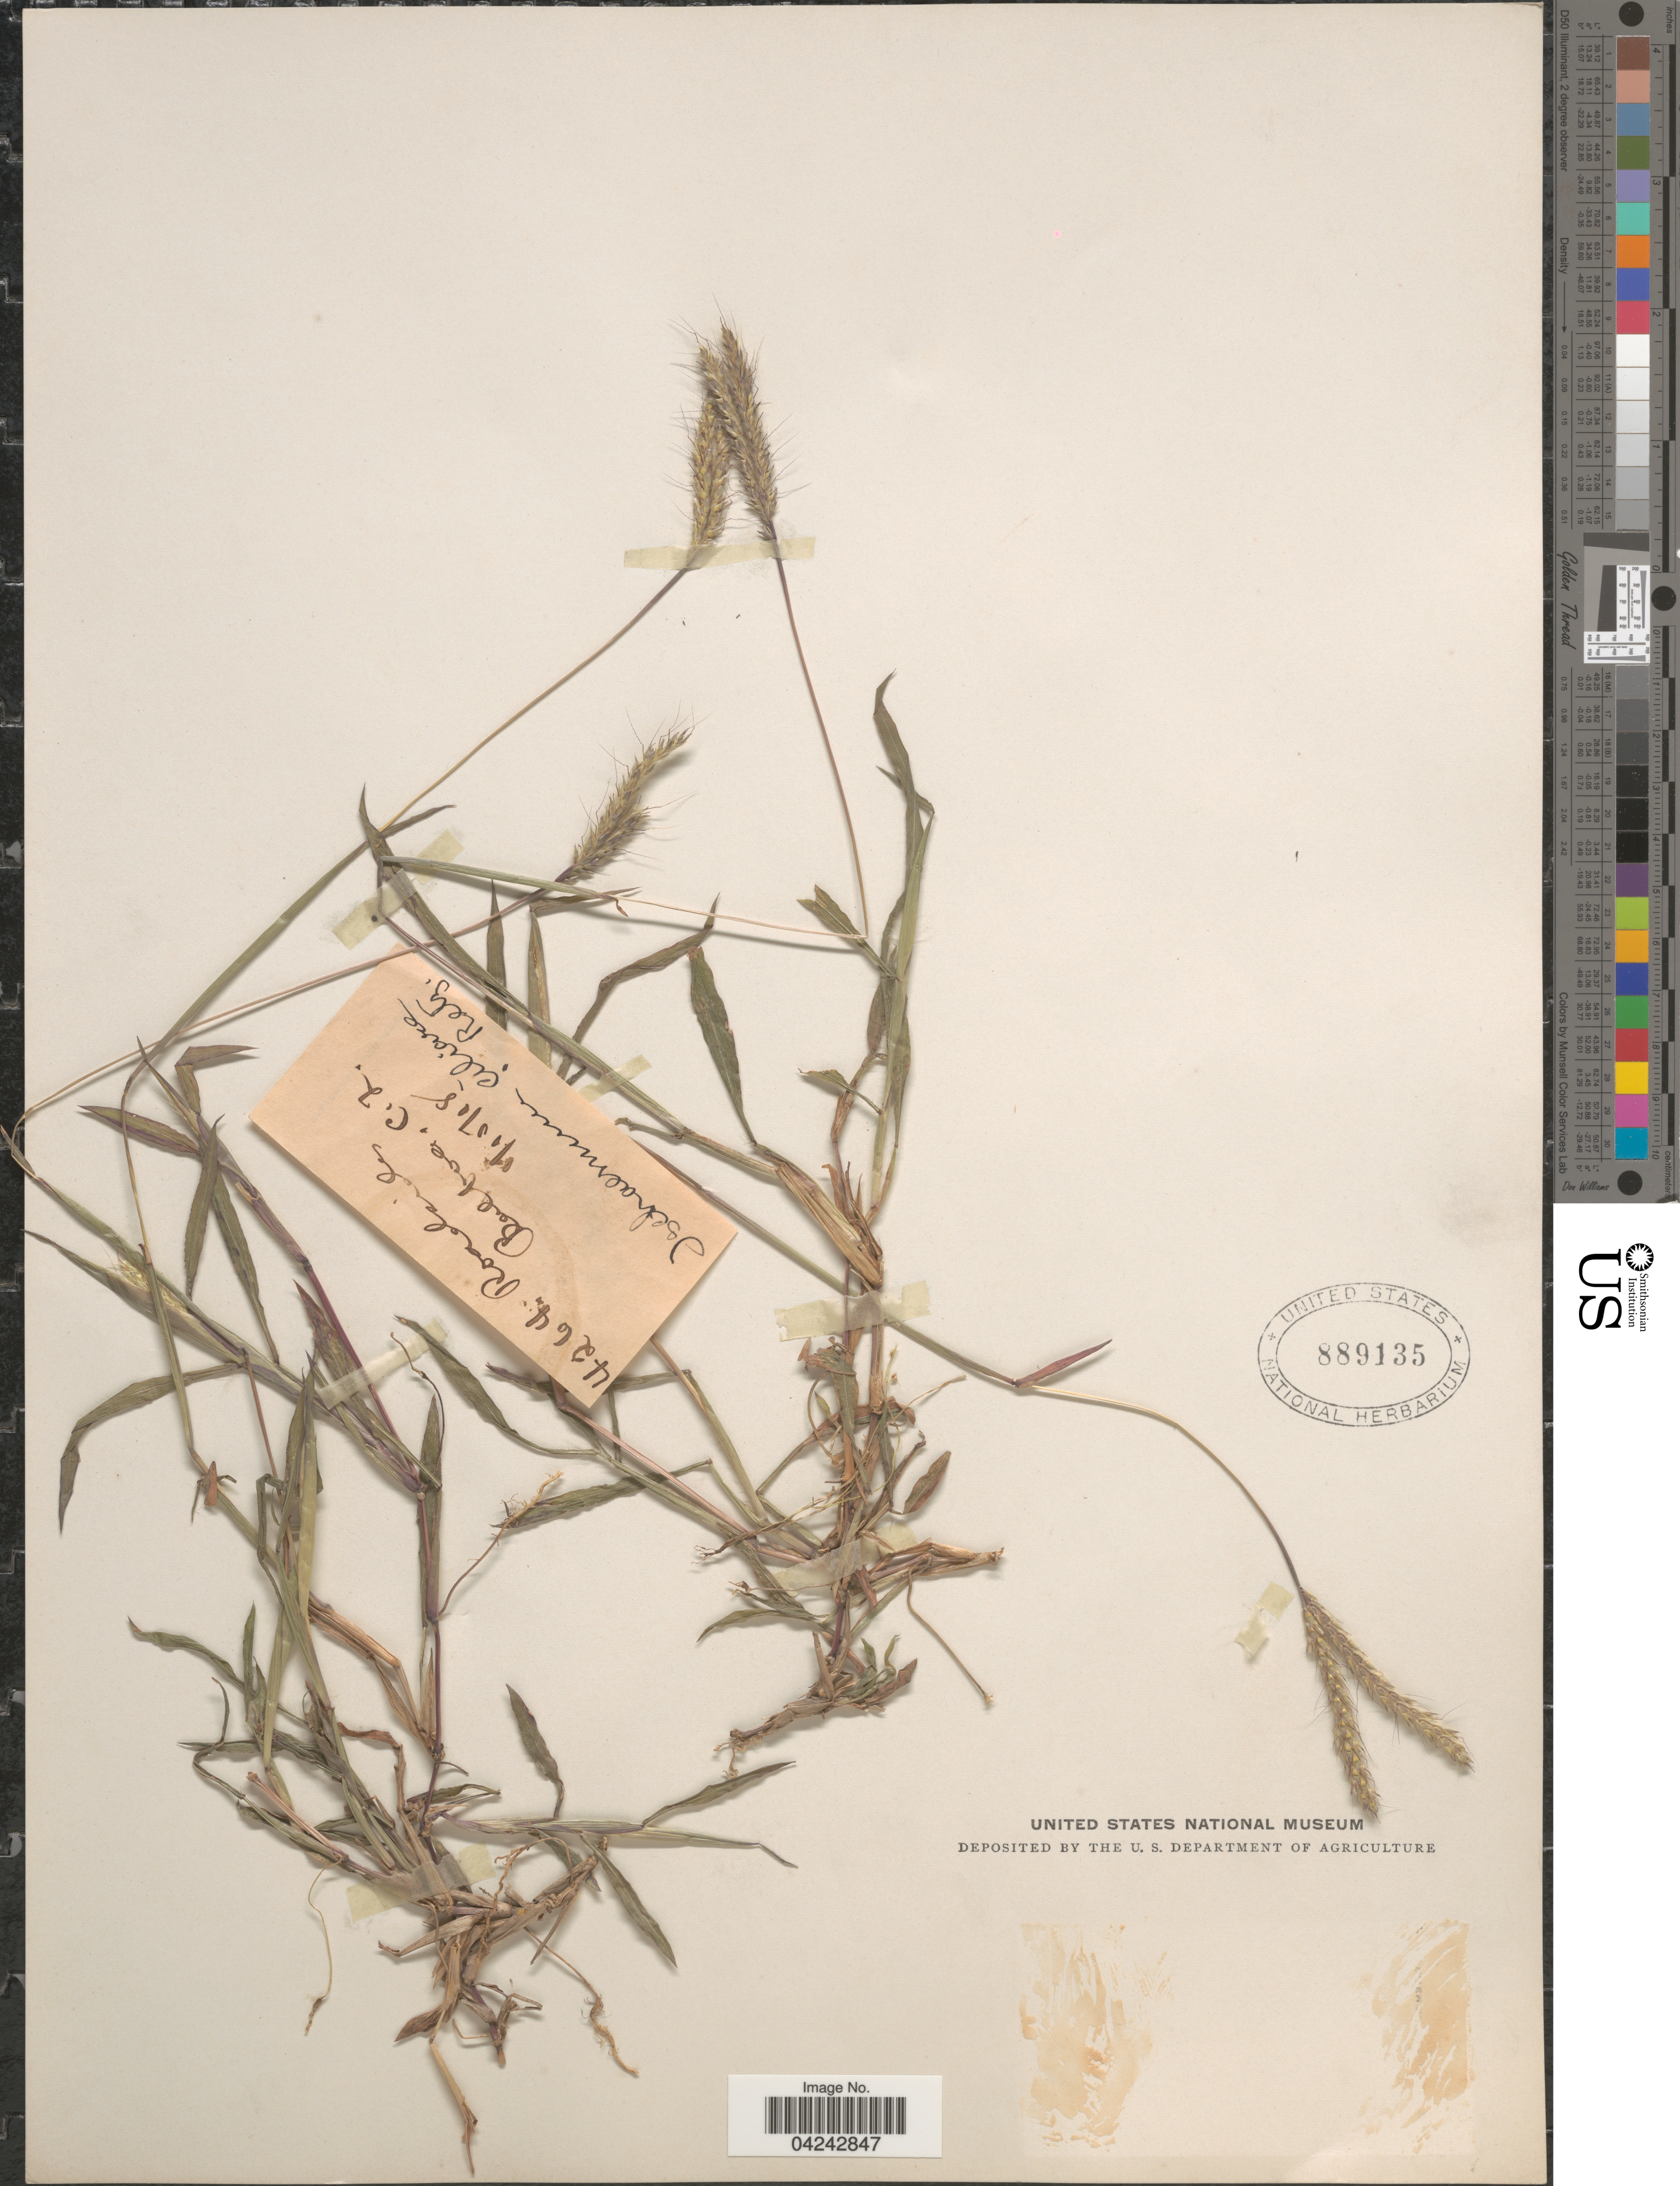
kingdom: Plantae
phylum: Tracheophyta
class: Liliopsida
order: Poales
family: Poaceae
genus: Ischaemum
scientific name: Ischaemum ciliare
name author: Retz.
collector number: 4264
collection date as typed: Transcribed d/m/y: 1/10/18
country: Panama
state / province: Colón / Panamá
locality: Roadsides. Balboa, C. Z.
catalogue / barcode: US 889135